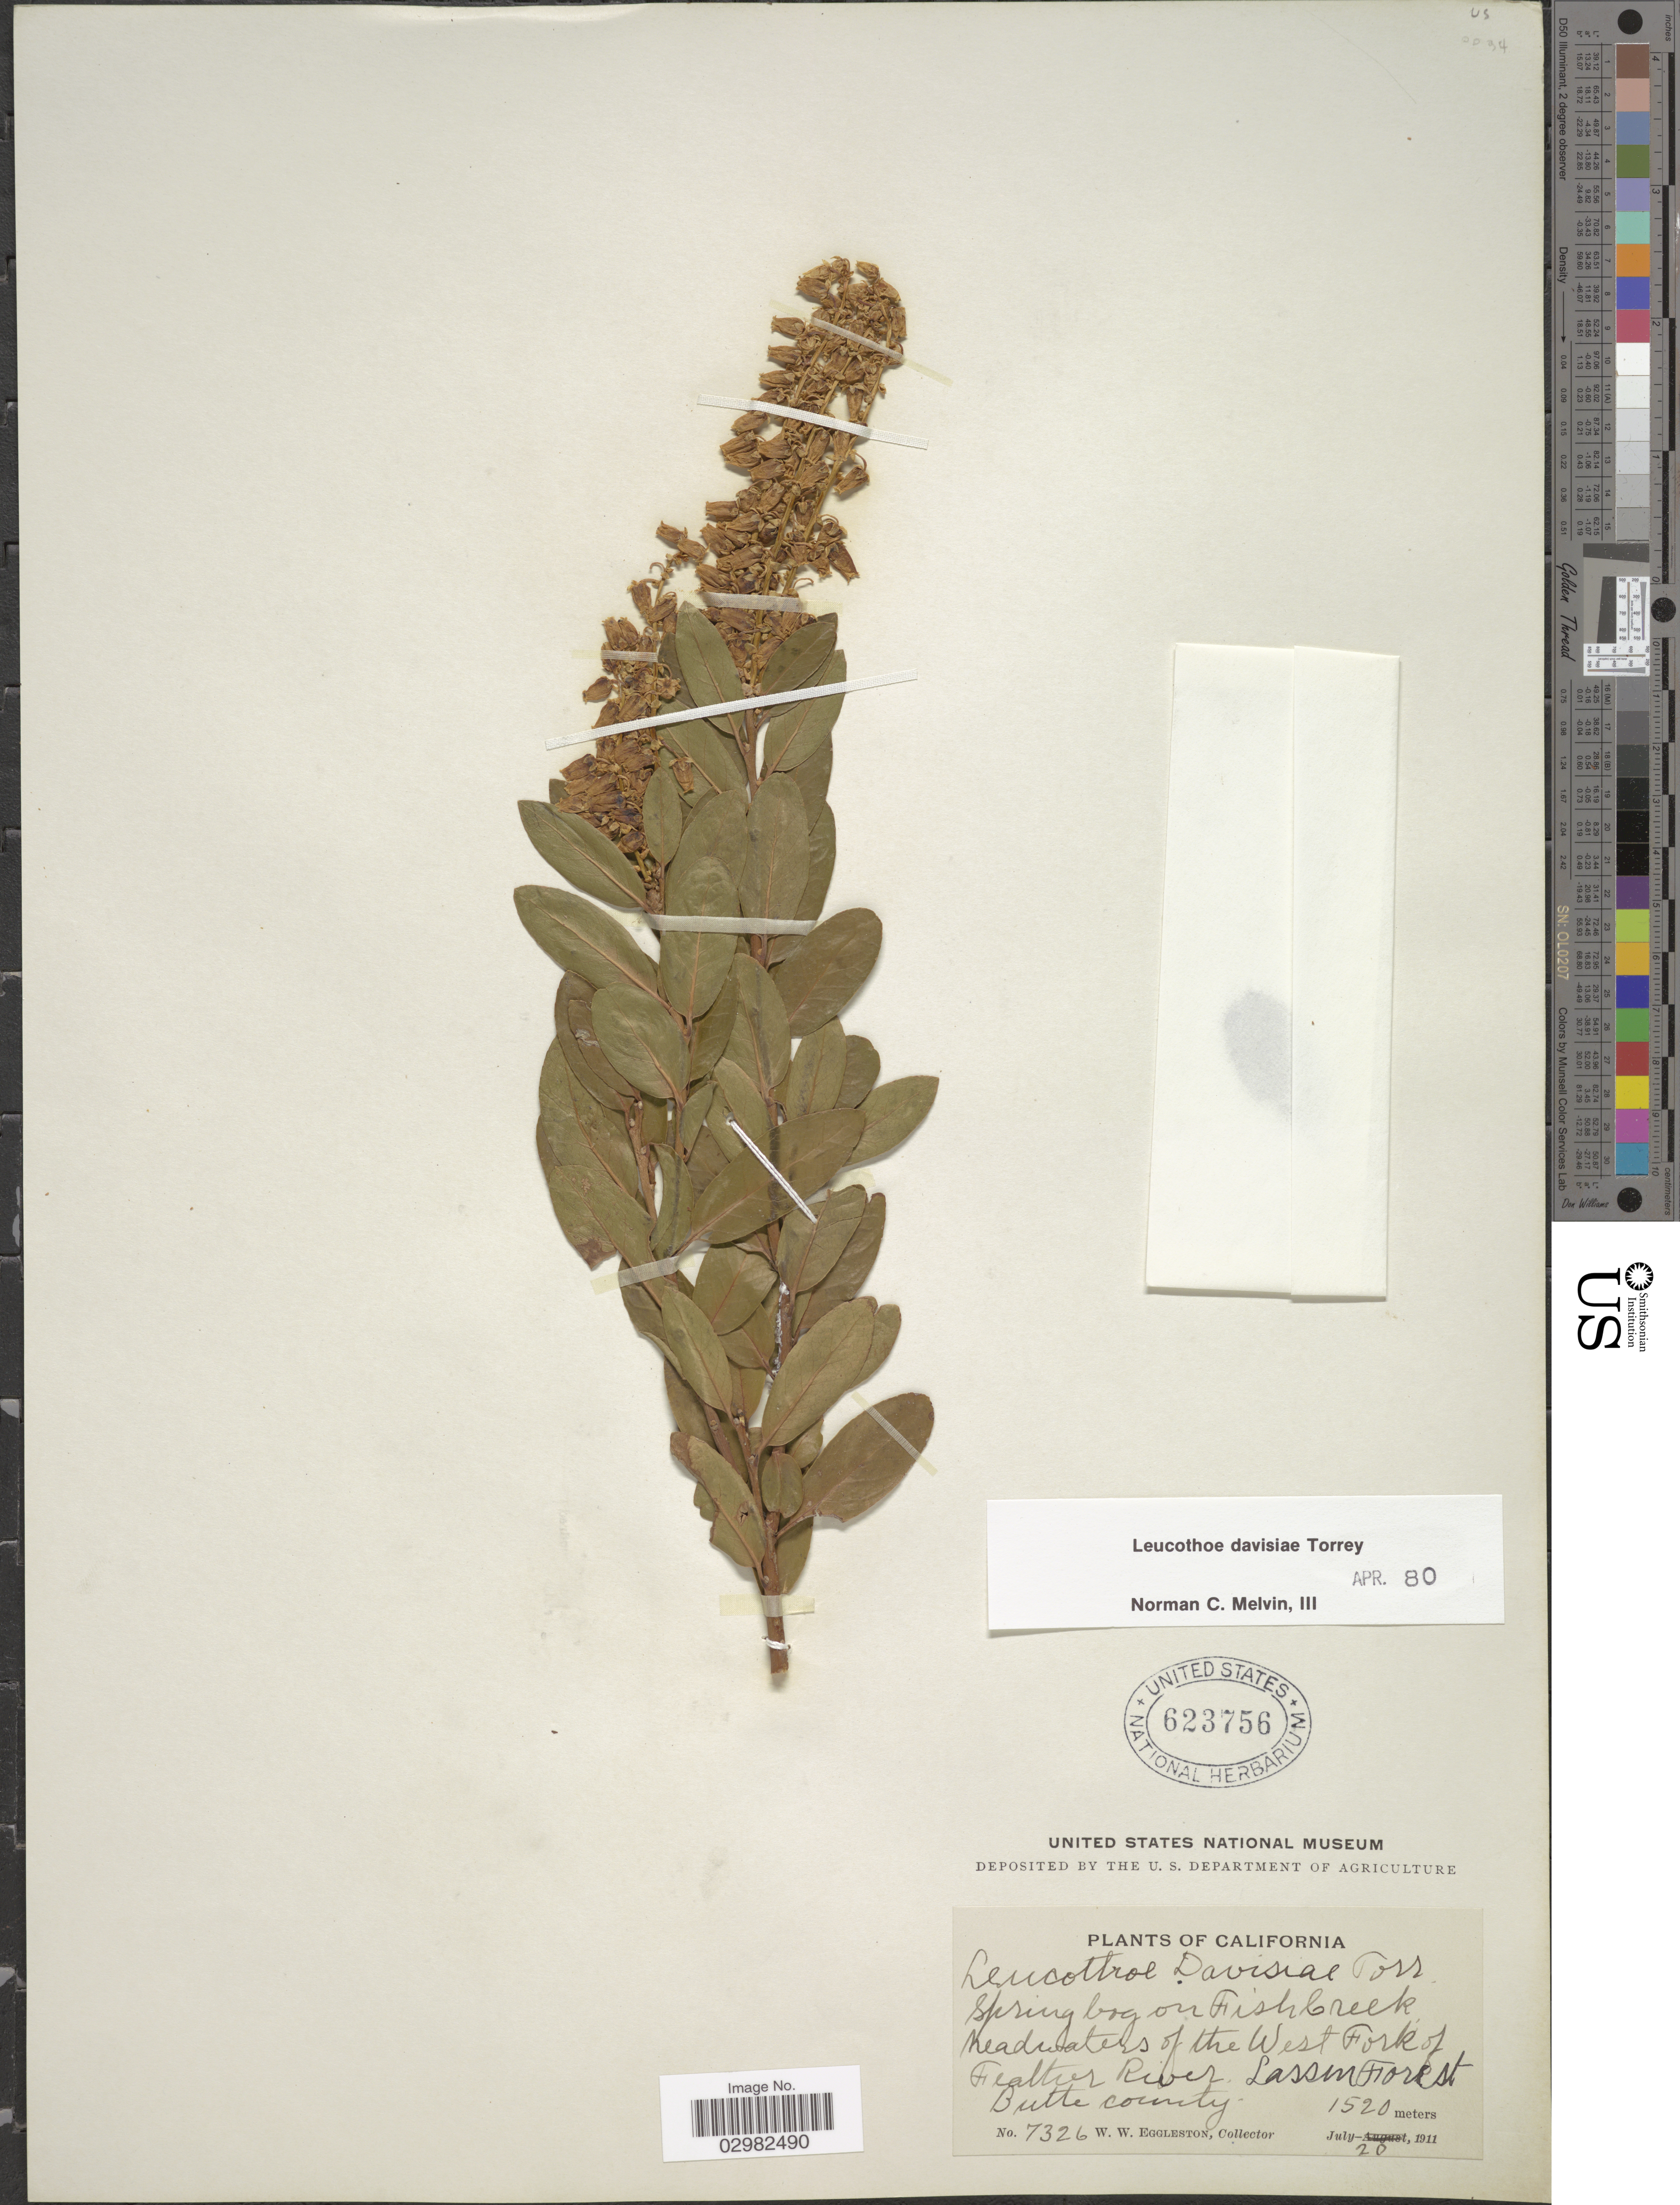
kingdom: Plantae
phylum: Tracheophyta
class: Magnoliopsida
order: Ericales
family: Ericaceae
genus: Leucothoe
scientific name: Leucothoë davisiae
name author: Torr.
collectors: W. W. Eggleston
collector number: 7326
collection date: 1911-07-20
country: United States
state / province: California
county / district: Butte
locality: Spring bog on Fish Creek, headwaters of the West Fork of Feather River, Lassen Forest, Butte County.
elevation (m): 1520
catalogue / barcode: US 623756